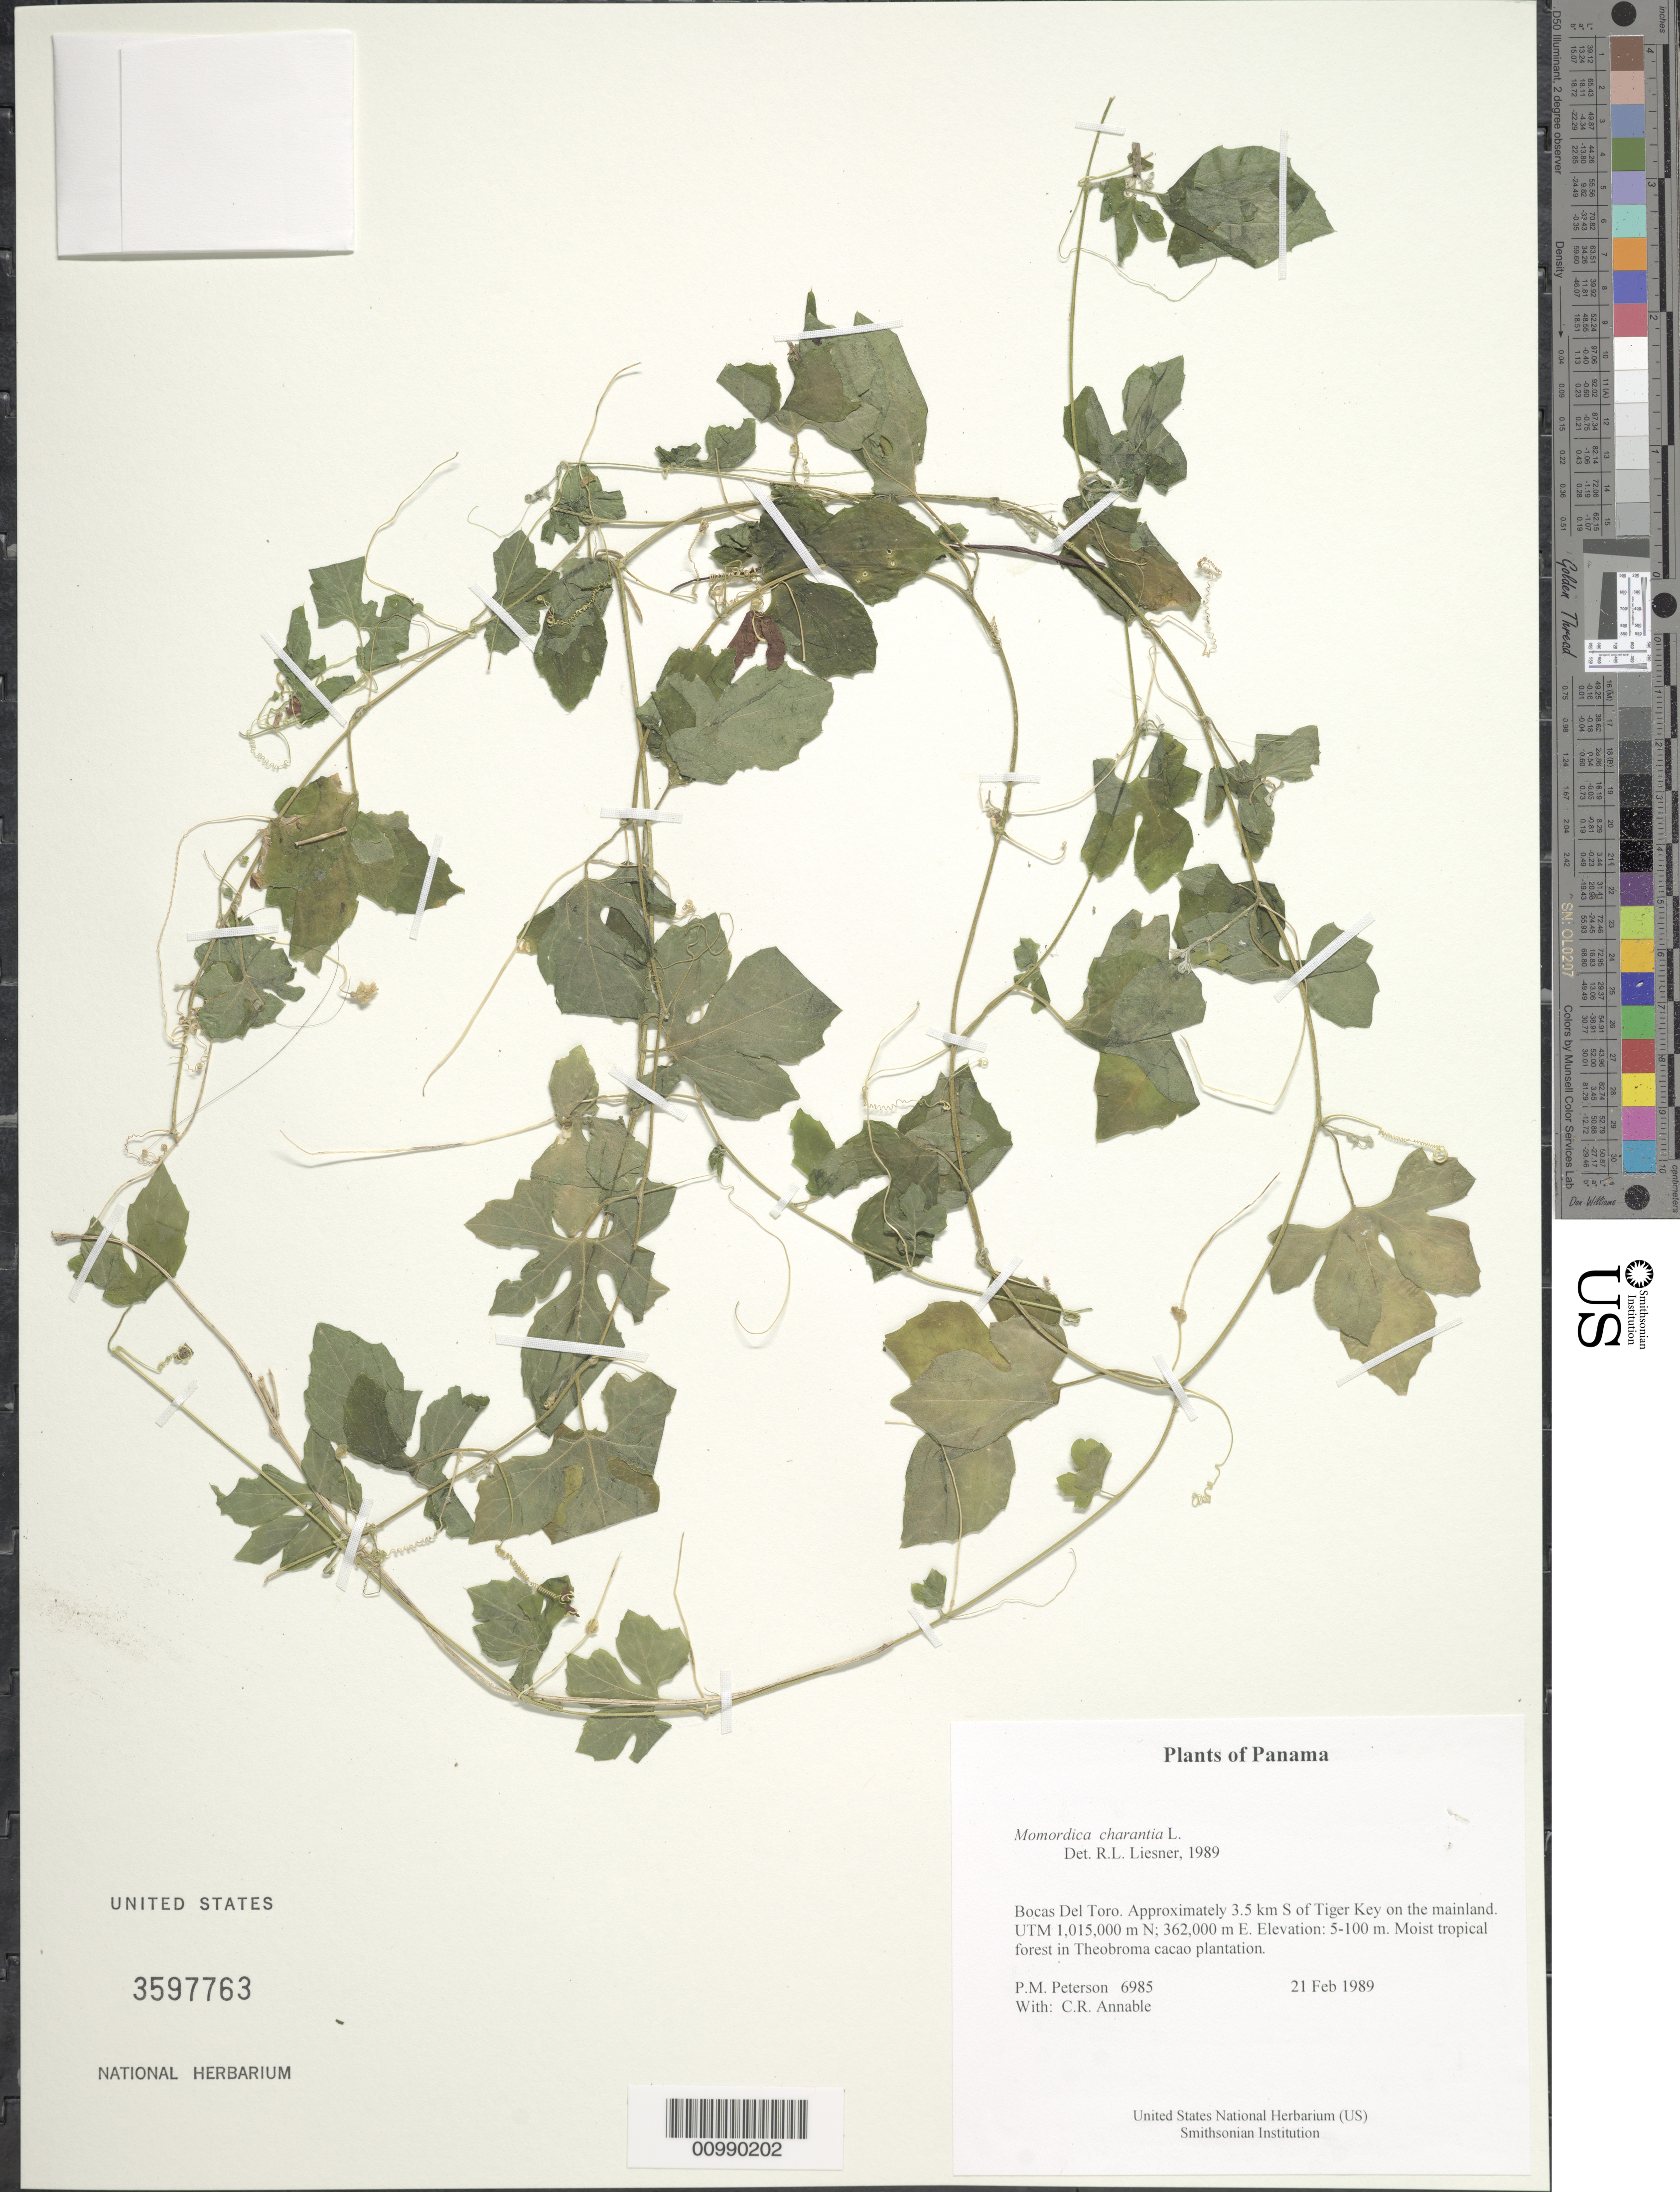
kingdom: Plantae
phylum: Tracheophyta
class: Magnoliopsida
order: Cucurbitales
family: Cucurbitaceae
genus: Momordica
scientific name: Momordica charantia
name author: L.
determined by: Liesner, R. L.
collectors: P. M. Peterson & C. R. Annable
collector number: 06985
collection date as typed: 21 Feb 1989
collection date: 1989-02-21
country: Panama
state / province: Bocas del Toro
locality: Approximately 3.5 km S of Tiger Key on the mainland. UTM 1,015,000 m N; 362,000 m E.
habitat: Moist tropical forest in Theobroma cacao plantation.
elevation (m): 5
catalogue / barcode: US 3597763